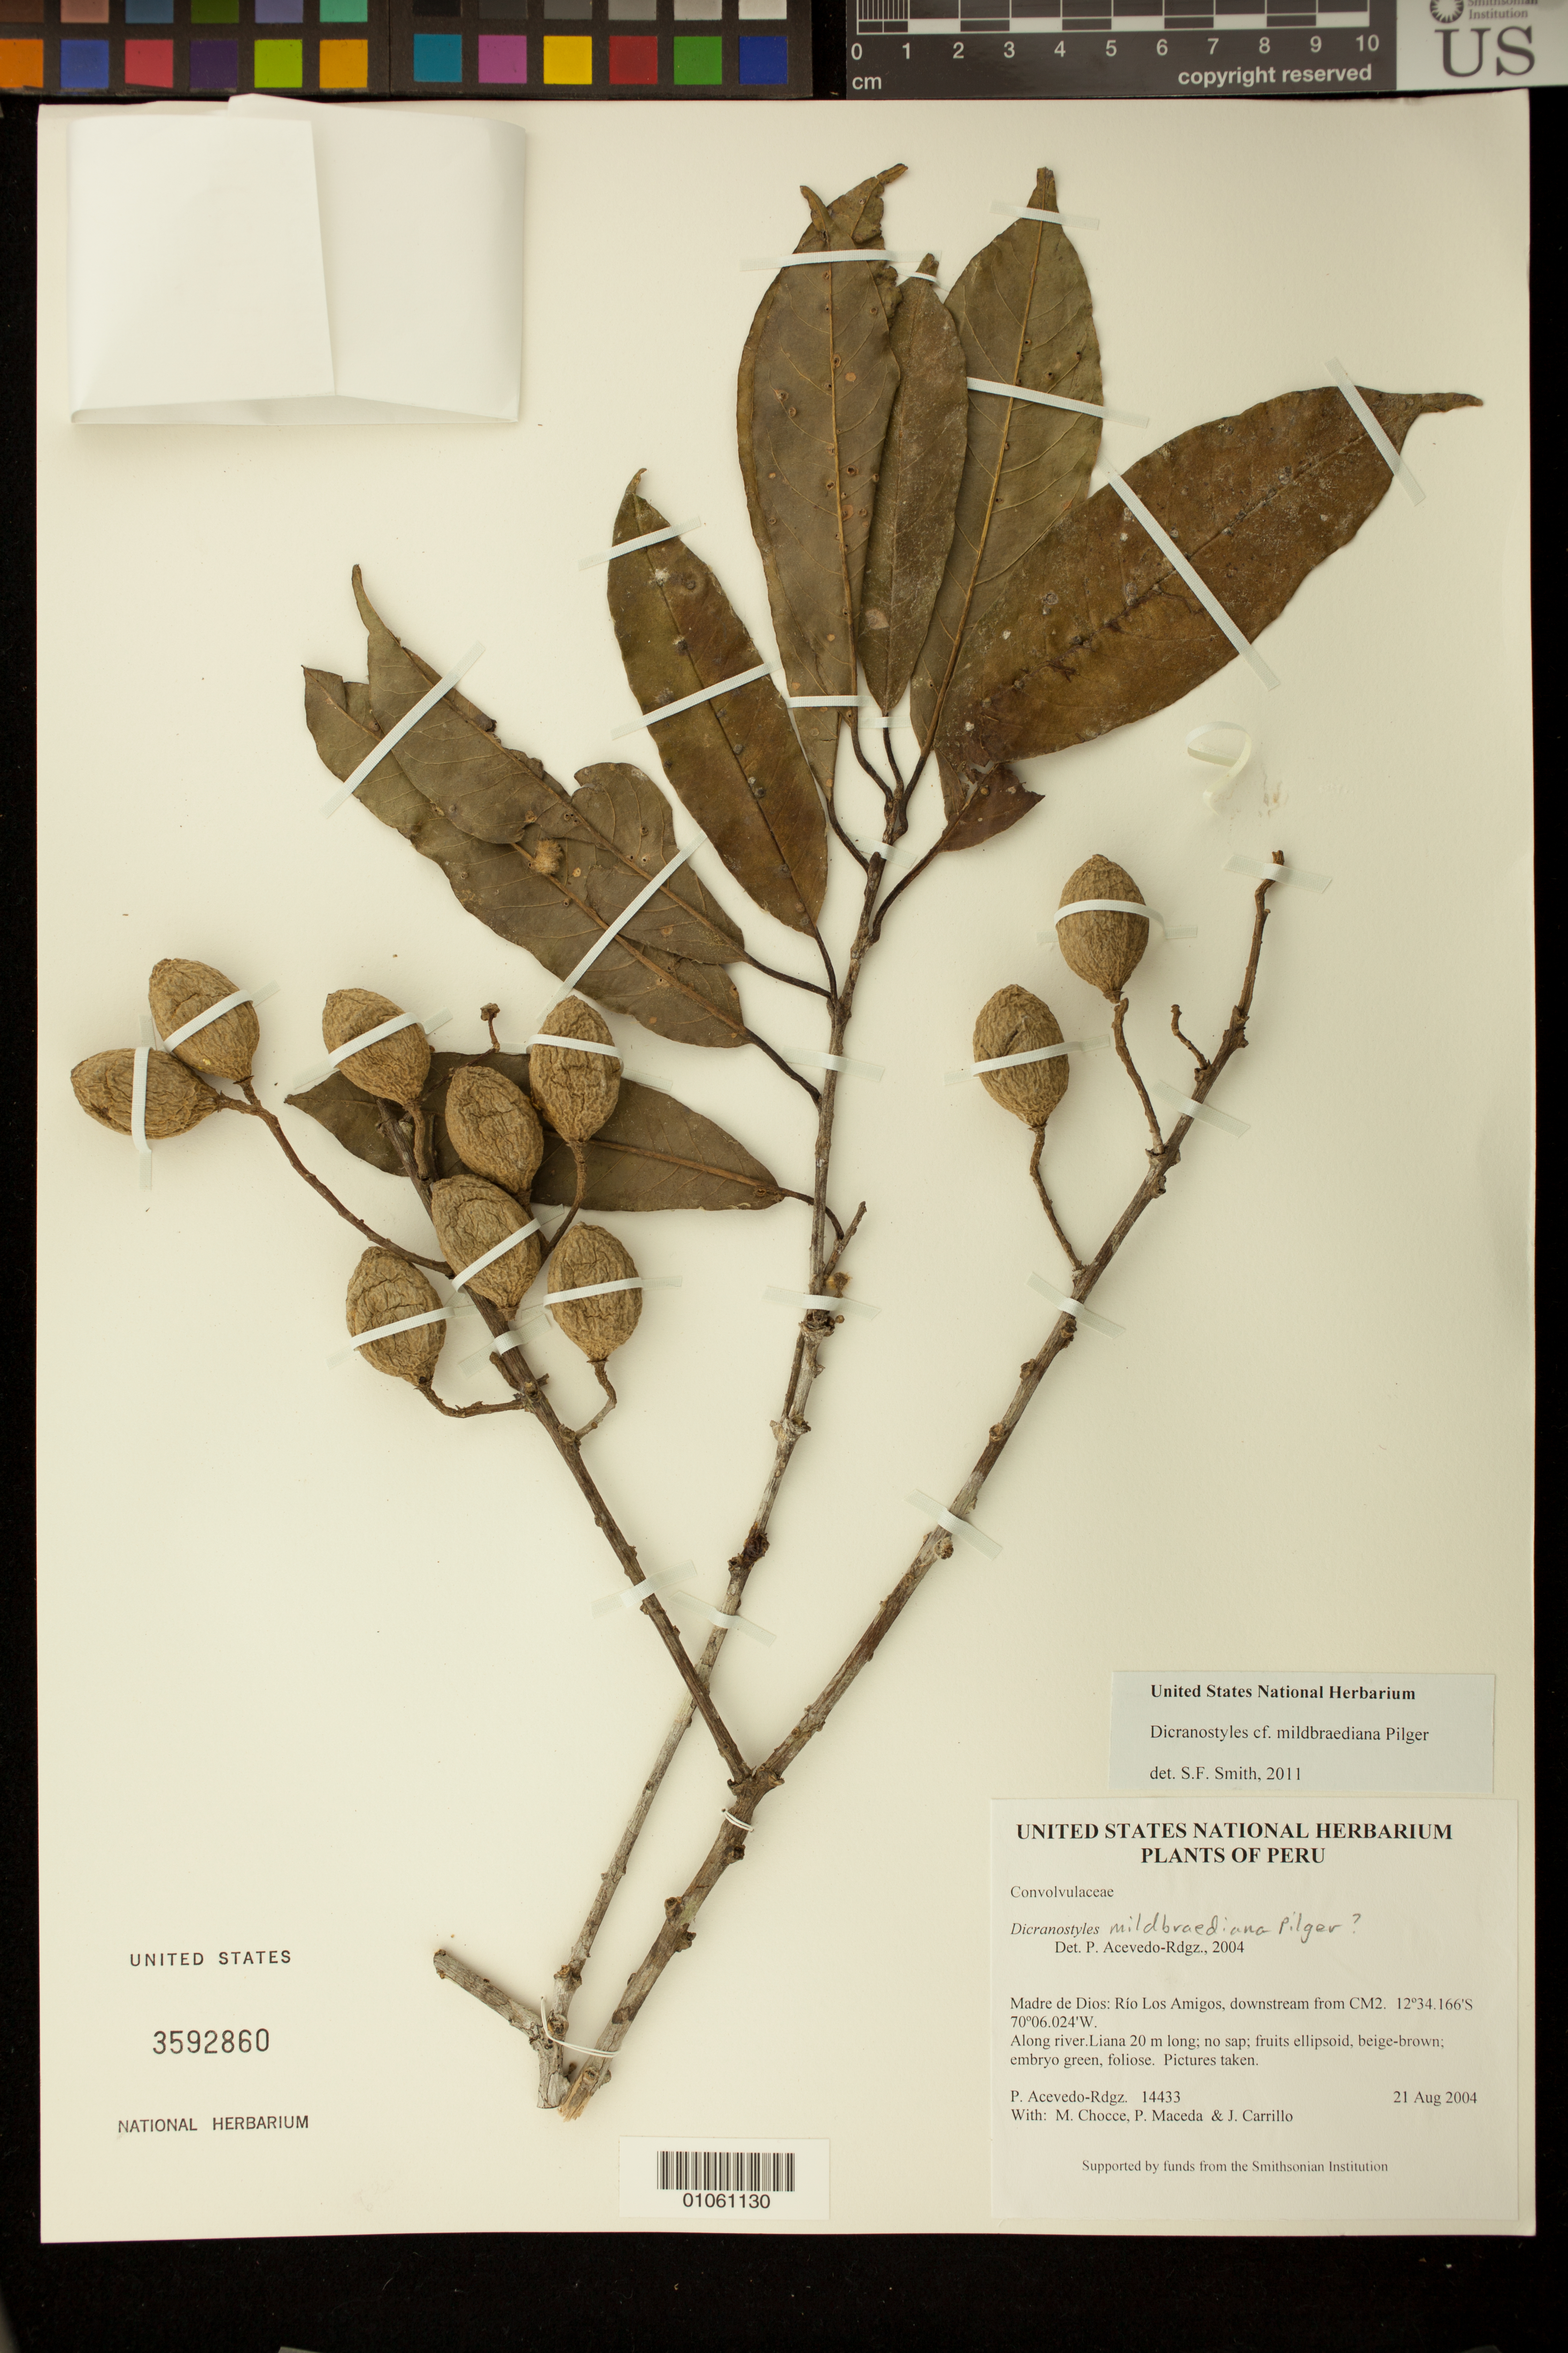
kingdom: Plantae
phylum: Tracheophyta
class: Magnoliopsida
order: Solanales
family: Convolvulaceae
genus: Dicranostyles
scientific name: Dicranostyles mildbraediana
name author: Pilg.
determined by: Smith, Stephen F., (US), NMNH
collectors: P. Acevedo-Rodr., M. Chocce, P. Maceda & J. Carrillo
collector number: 14433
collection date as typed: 21 Aug 2004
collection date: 2004-08-21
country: Peru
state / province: Madre de Dios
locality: Madre de Dios: Río Los Amigos, downstream from CM2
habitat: Along river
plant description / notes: MO, NY, K, P, US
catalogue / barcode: US 3592860